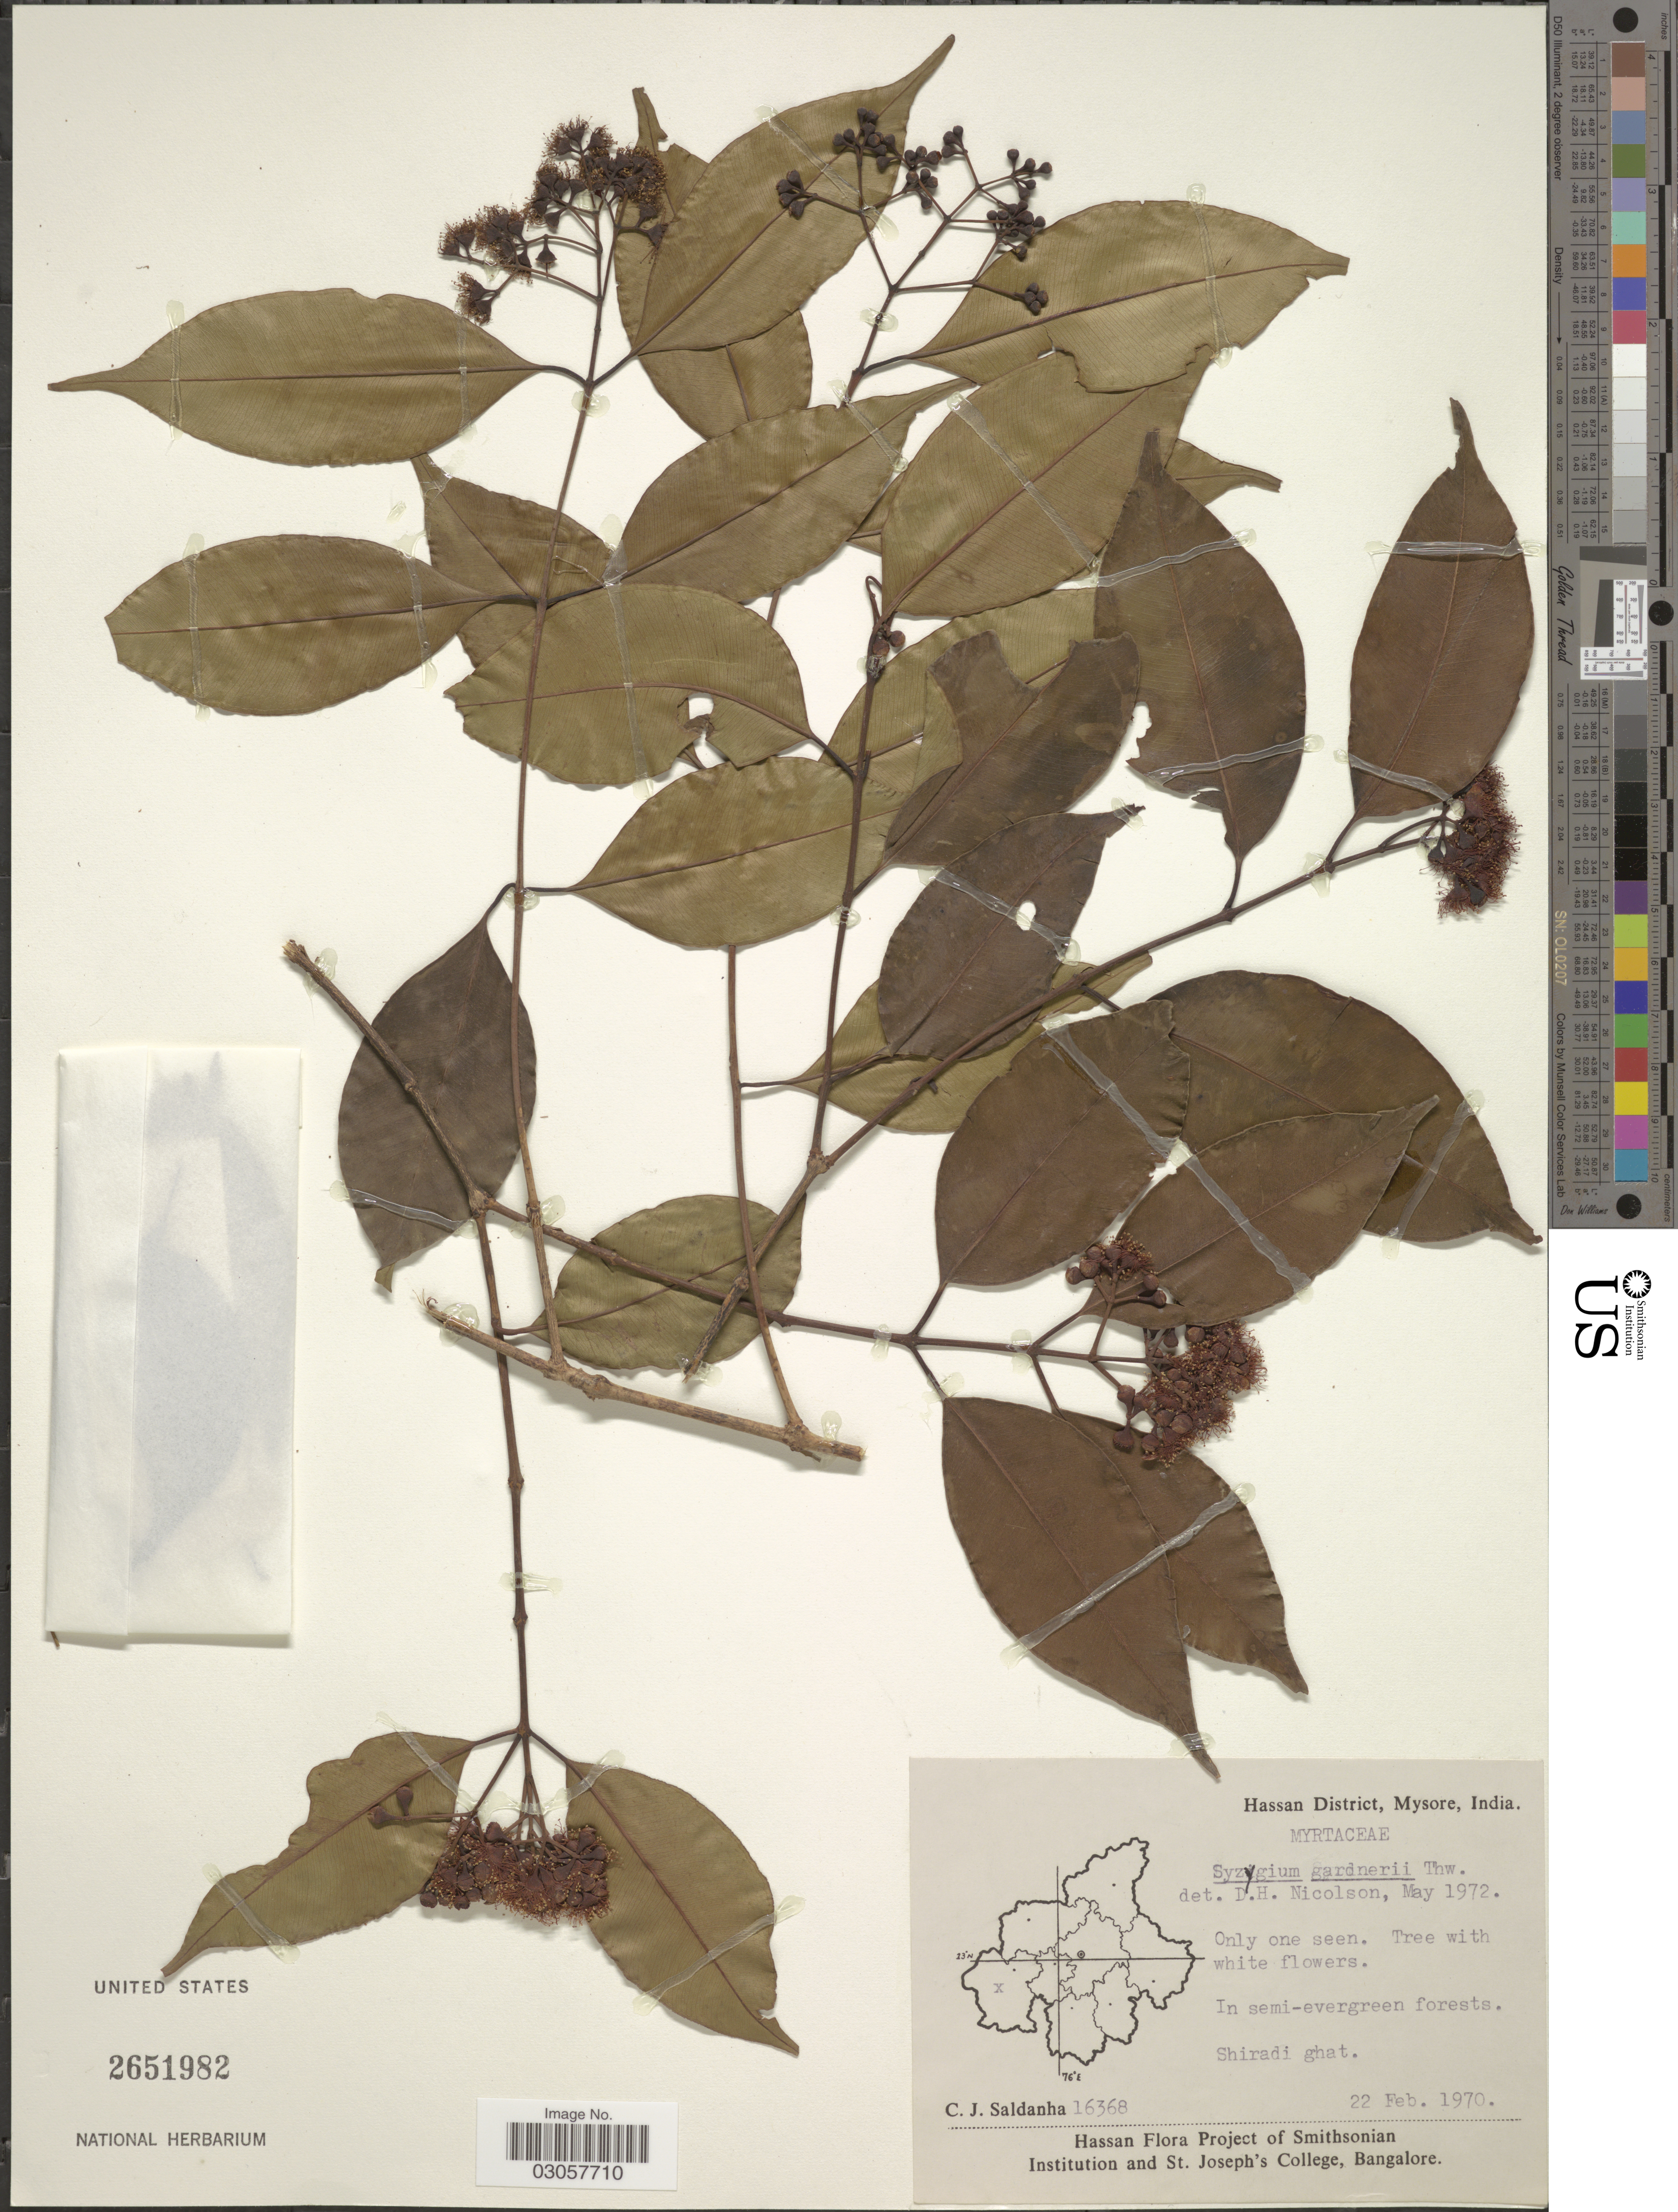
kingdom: Plantae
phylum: Tracheophyta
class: Magnoliopsida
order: Myrtales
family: Myrtaceae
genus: Syzygium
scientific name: Syzygium gardneri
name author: Thwaites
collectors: C. J. Saldanha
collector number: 16368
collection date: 1970-02-22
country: India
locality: Hassan District, Mysore. Shiradi ghat.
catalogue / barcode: US 2651982